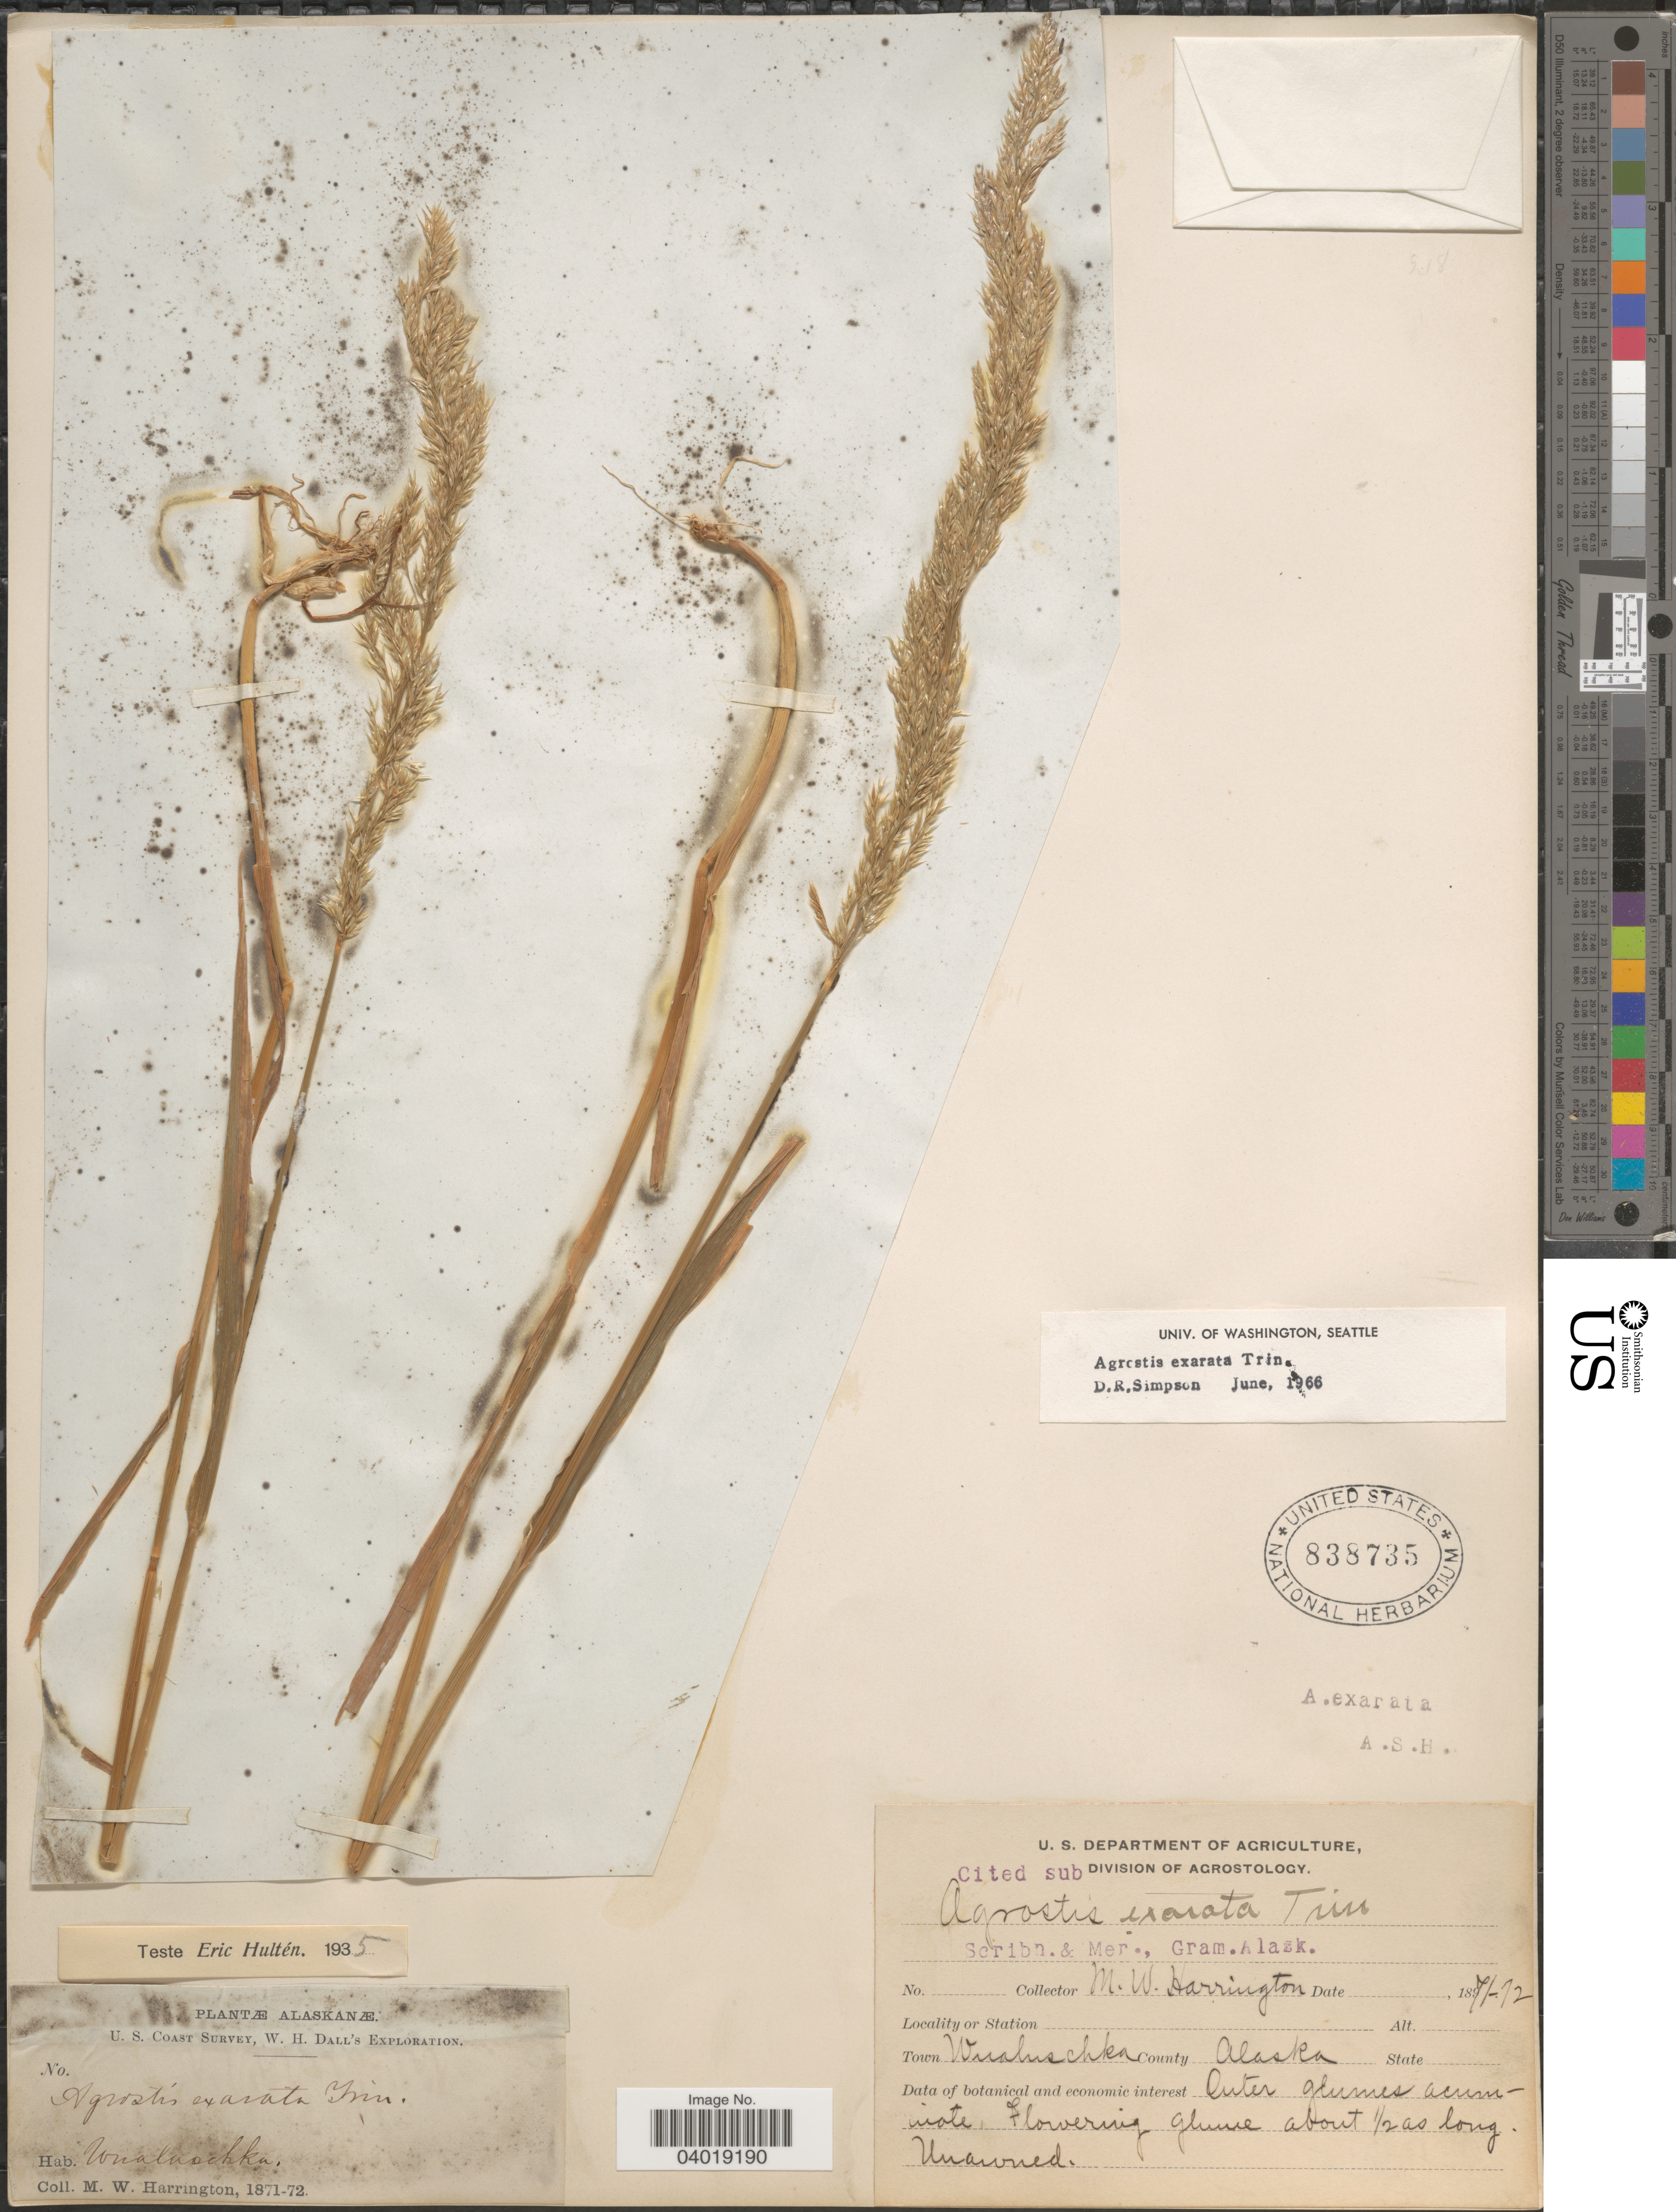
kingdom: Plantae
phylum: Tracheophyta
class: Liliopsida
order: Poales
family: Poaceae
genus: Agrostis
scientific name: Agrostis exarata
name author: Trin.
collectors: M. W. Harrington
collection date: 1871/1872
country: United States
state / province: Alaska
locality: Wualuschka.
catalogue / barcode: US 838735